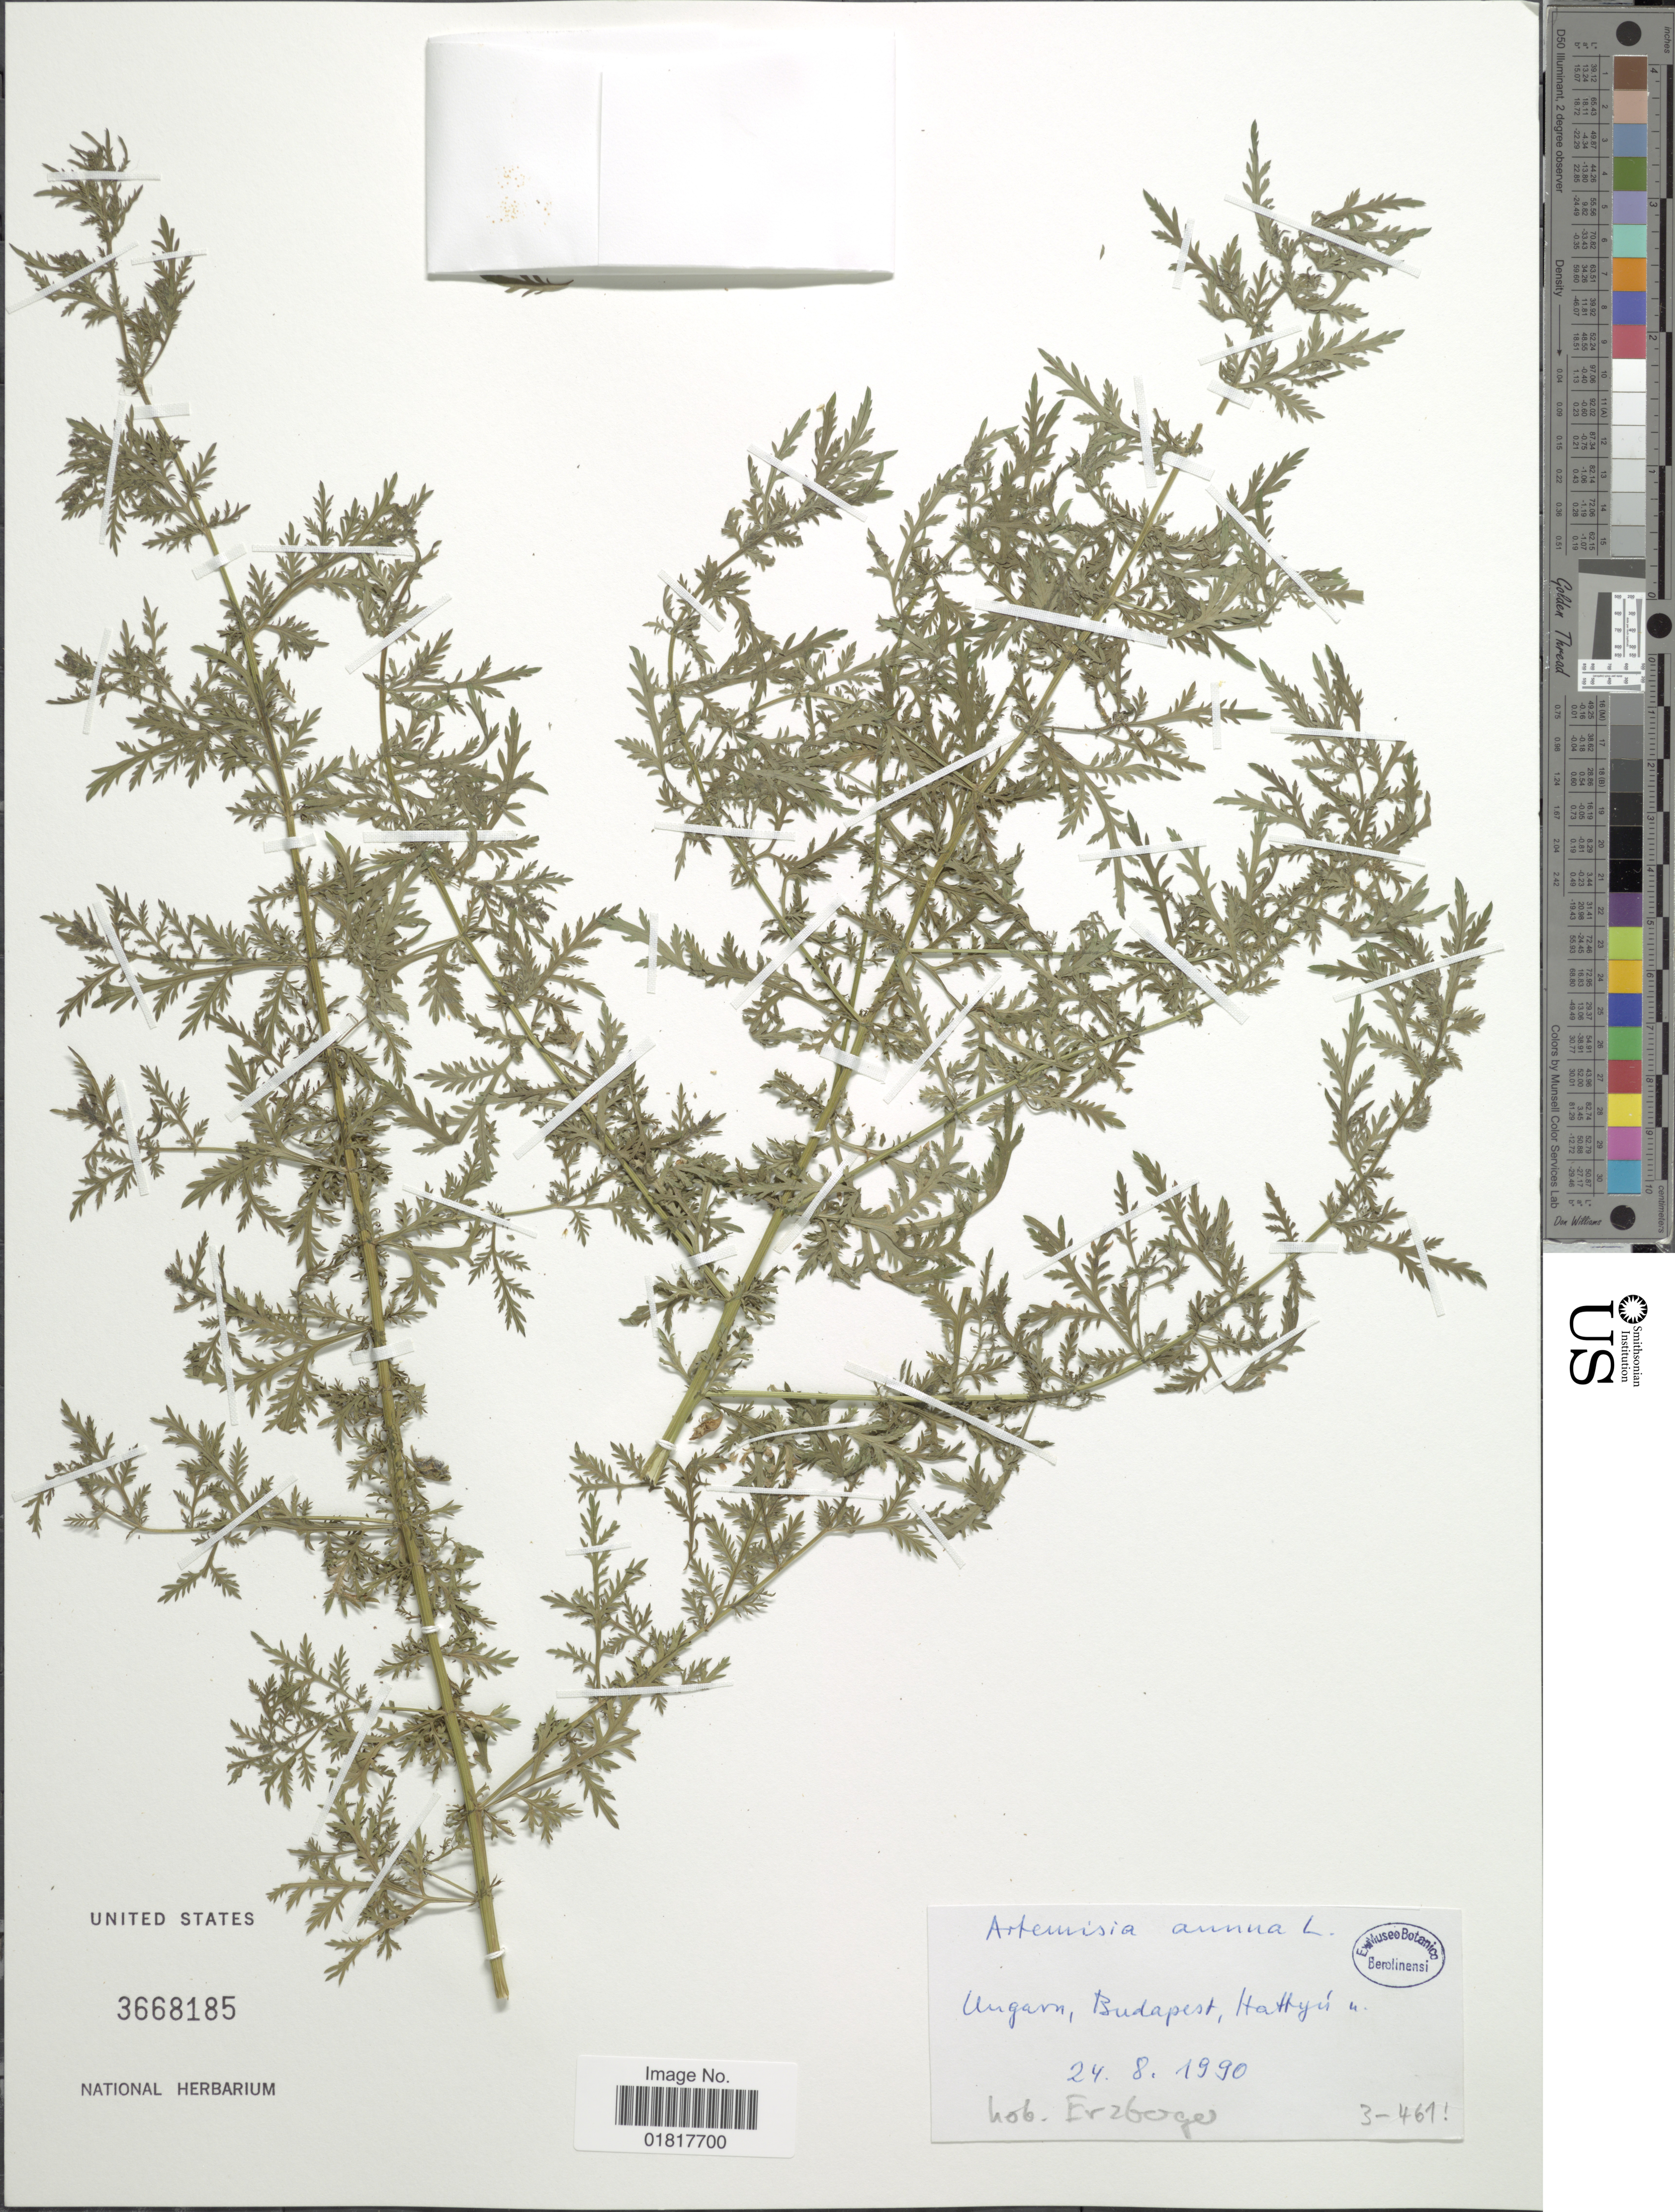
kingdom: Plantae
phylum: Tracheophyta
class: Magnoliopsida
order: Asterales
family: Asteraceae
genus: Artemisia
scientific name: Artemisia annua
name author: L.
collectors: Erzboge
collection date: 1990-08-24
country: Hungary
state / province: Budapest, Capital District of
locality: Ungarn, Budapest, Hatthyú [interpreted]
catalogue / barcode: US 3668185